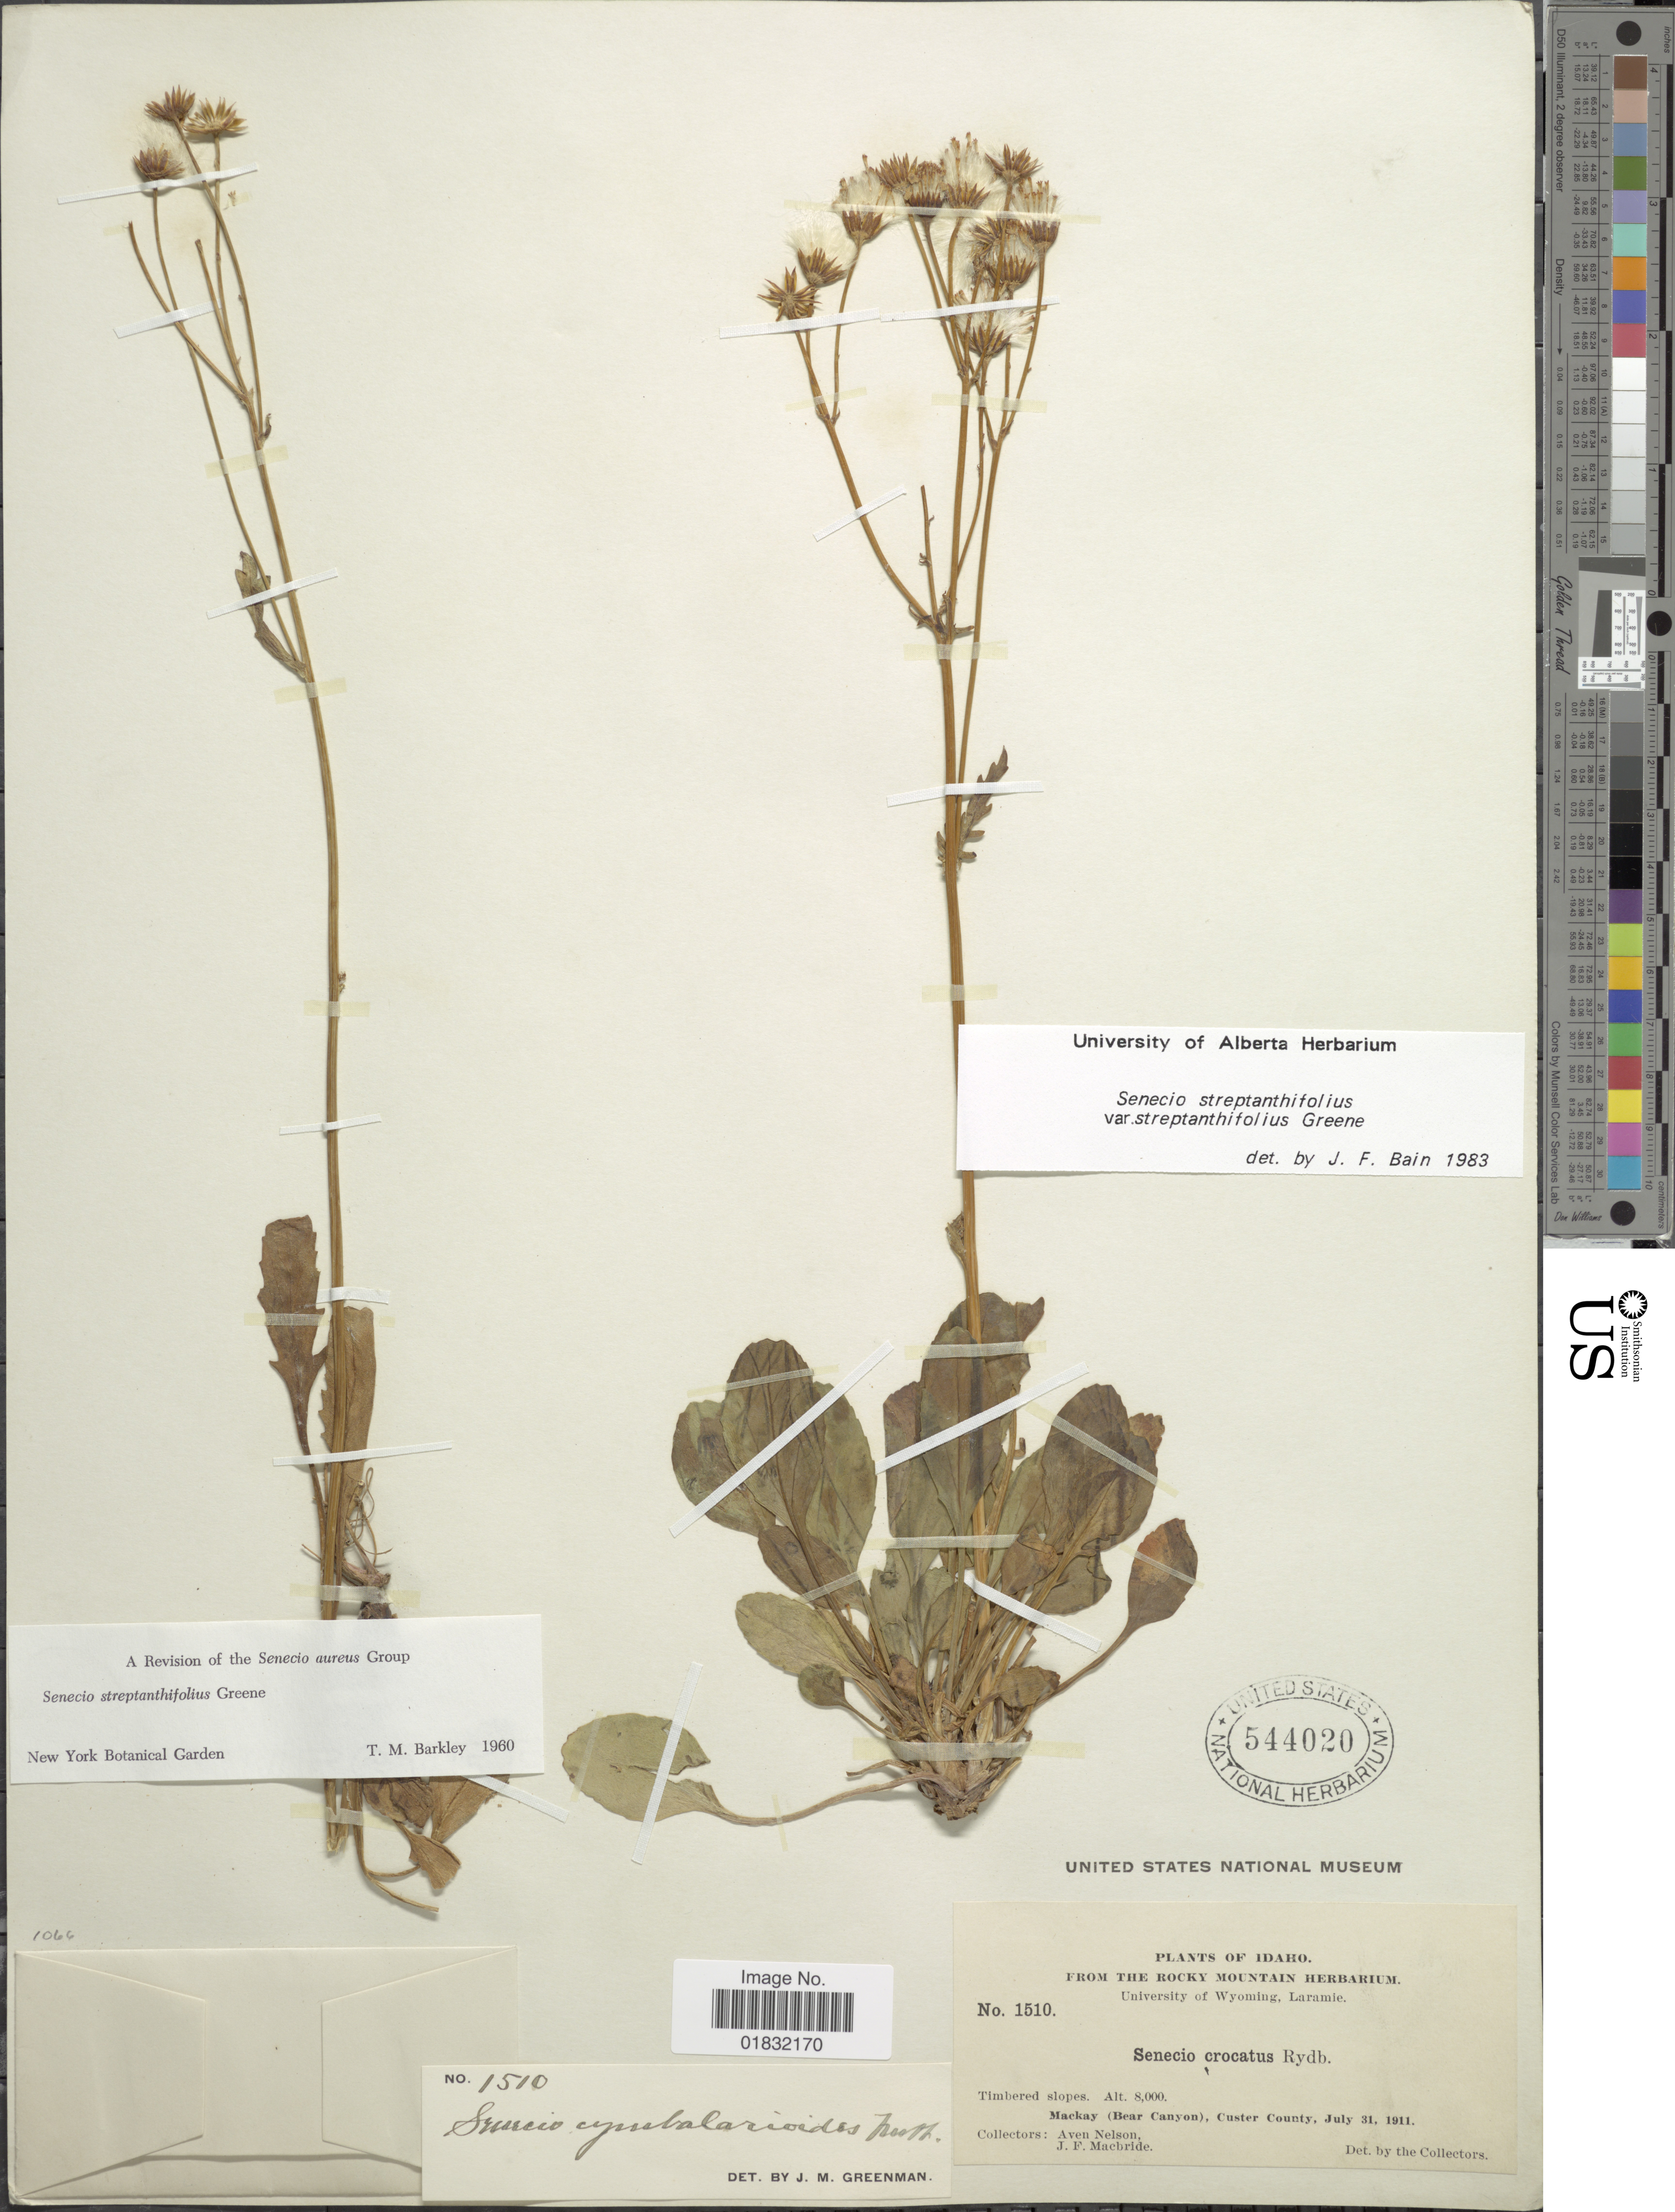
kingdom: Plantae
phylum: Tracheophyta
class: Magnoliopsida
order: Asterales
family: Asteraceae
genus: Packera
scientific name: Packera streptanthifolia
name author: (Greene) W.A. Weber & Á. Löve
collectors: A. Nelson & J. F. Macbride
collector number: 1510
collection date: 1911-07-31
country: United States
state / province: Idaho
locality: Timbered slopes, Mackay (Bear Canyon), Custer County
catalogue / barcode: US 544020